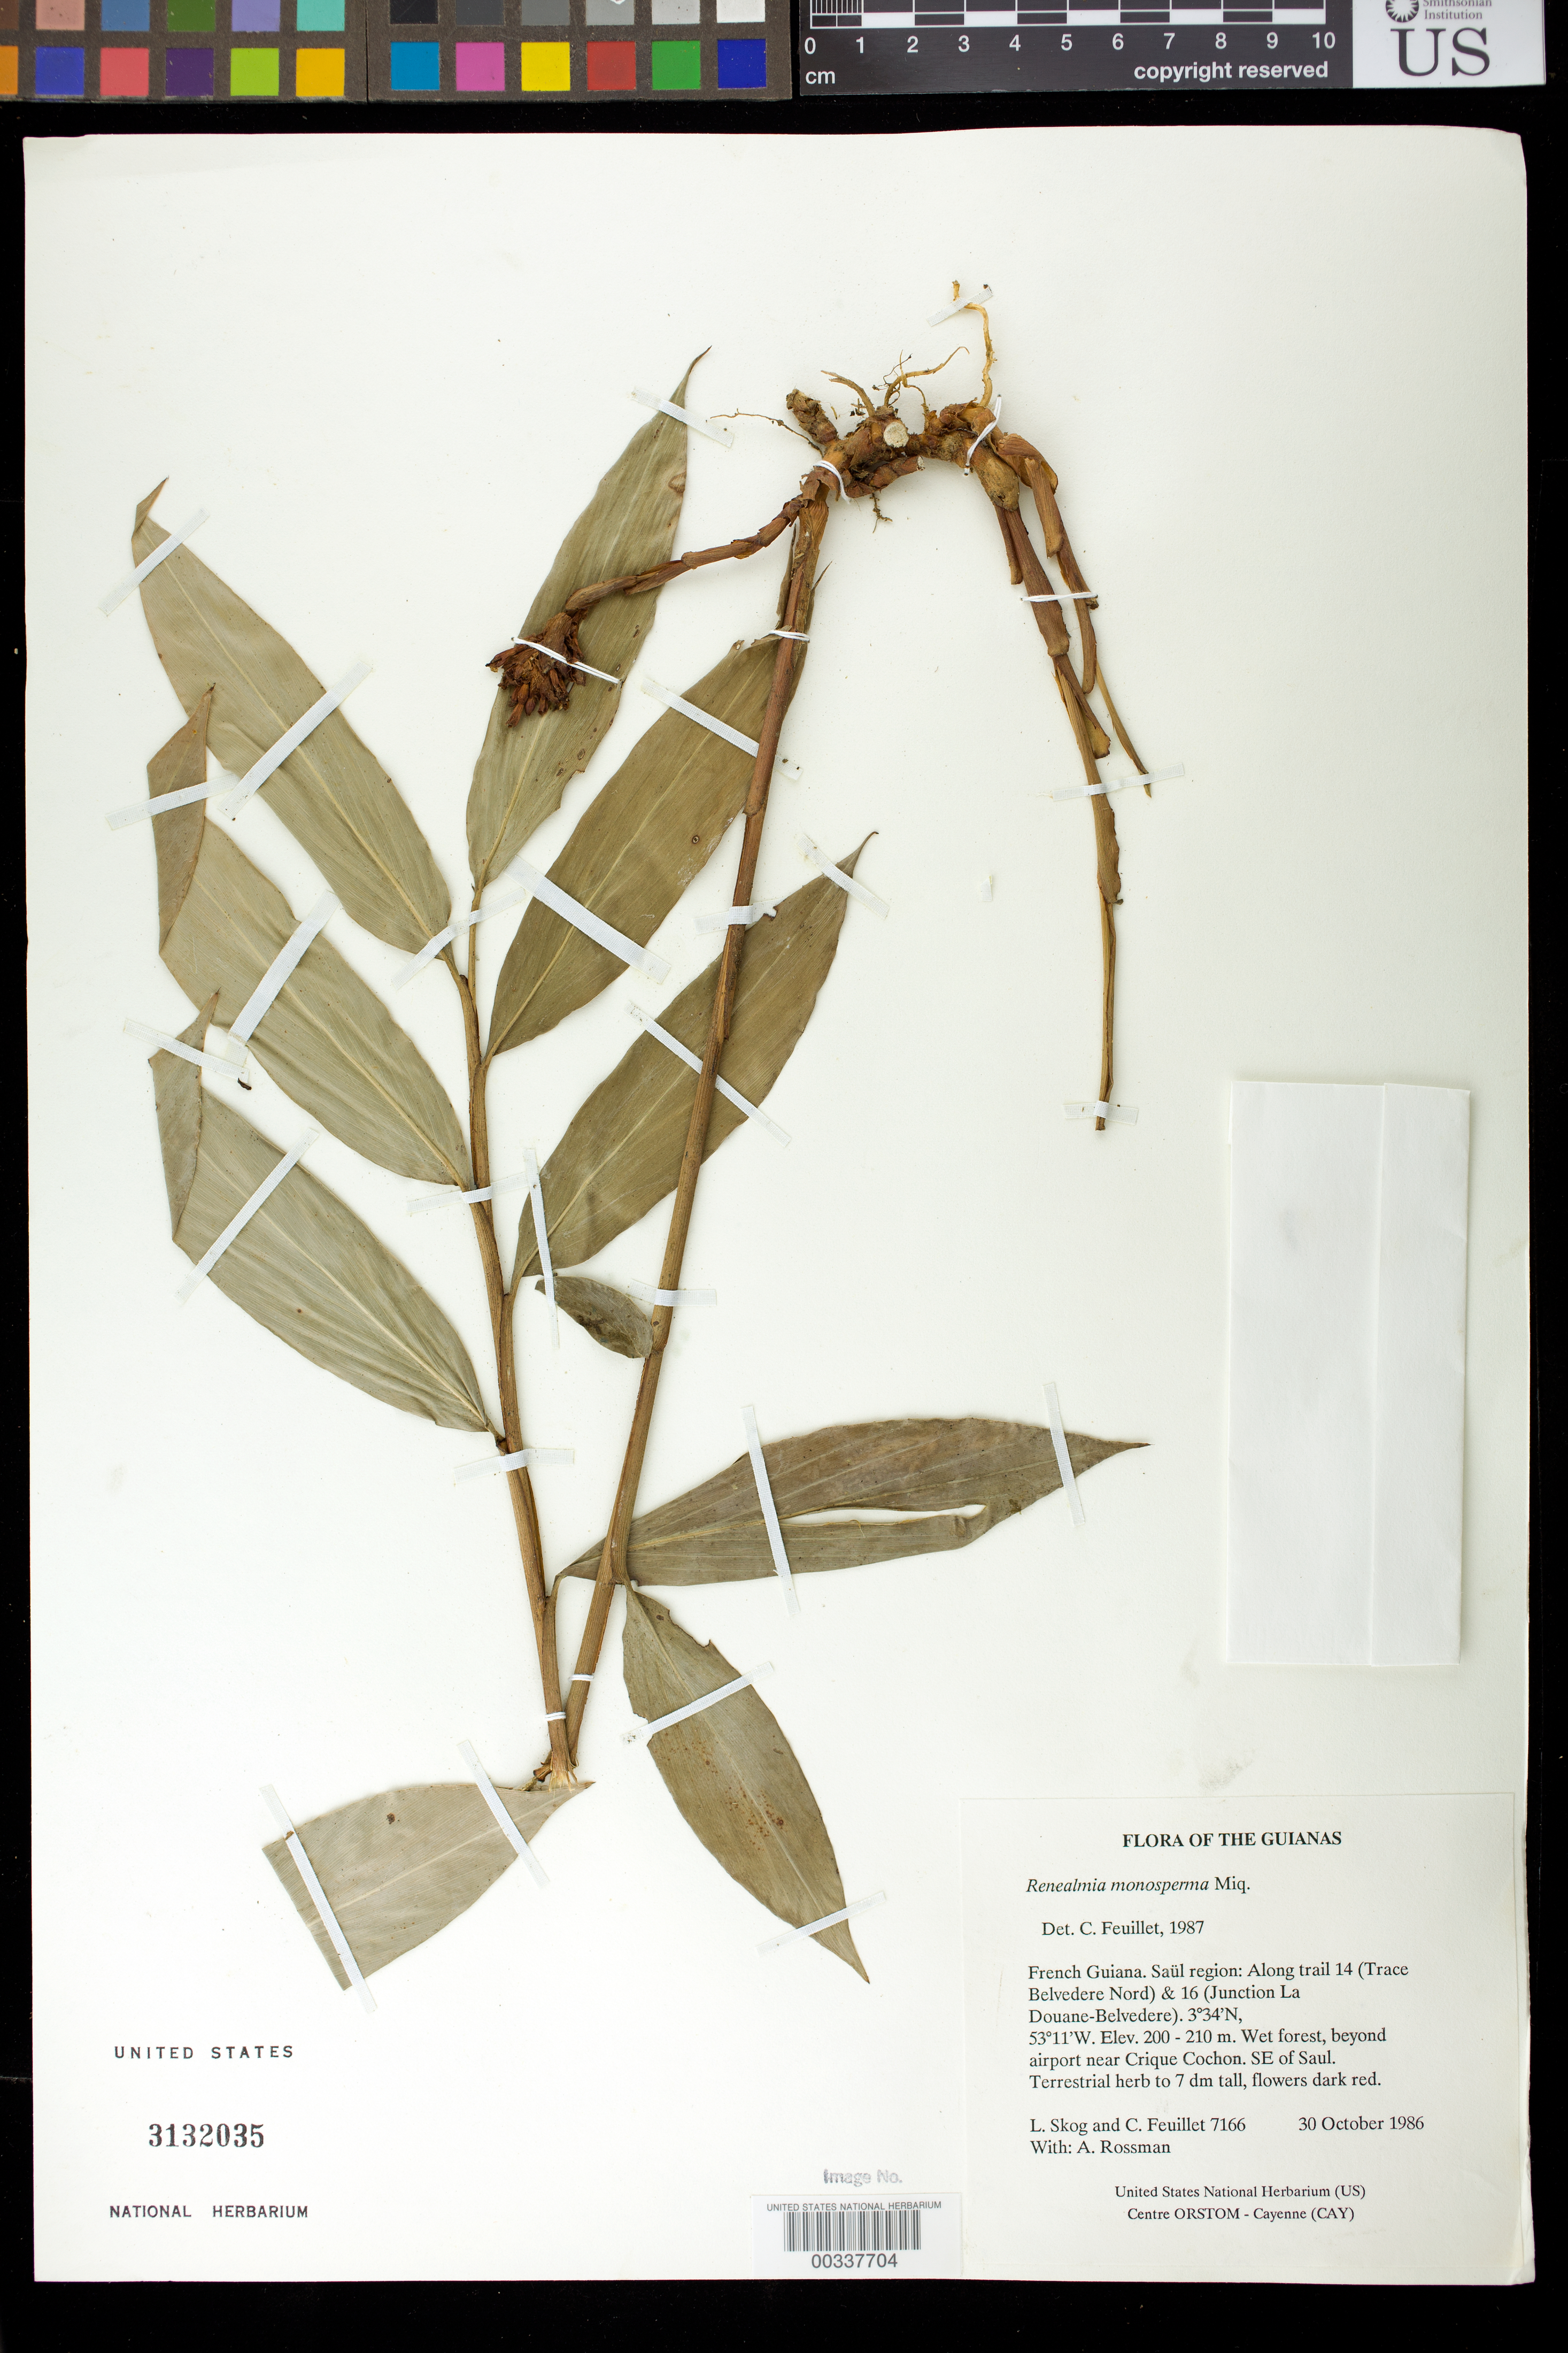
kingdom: Plantae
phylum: Tracheophyta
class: Liliopsida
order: Zingiberales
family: Zingiberaceae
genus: Renealmia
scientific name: Renealmia monosperma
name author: Miq.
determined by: Feiillet, C.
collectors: L. E. Skog, C. Feuillet & A. Rossman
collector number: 7166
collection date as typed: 30 Oct 1986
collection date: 1986-10-30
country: French Guiana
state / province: Saint-Laurent-du-Maroni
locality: Saul region: along trail 14 and 16, beyond airport near crique cochon, se of saul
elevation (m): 200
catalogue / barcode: US 3132035